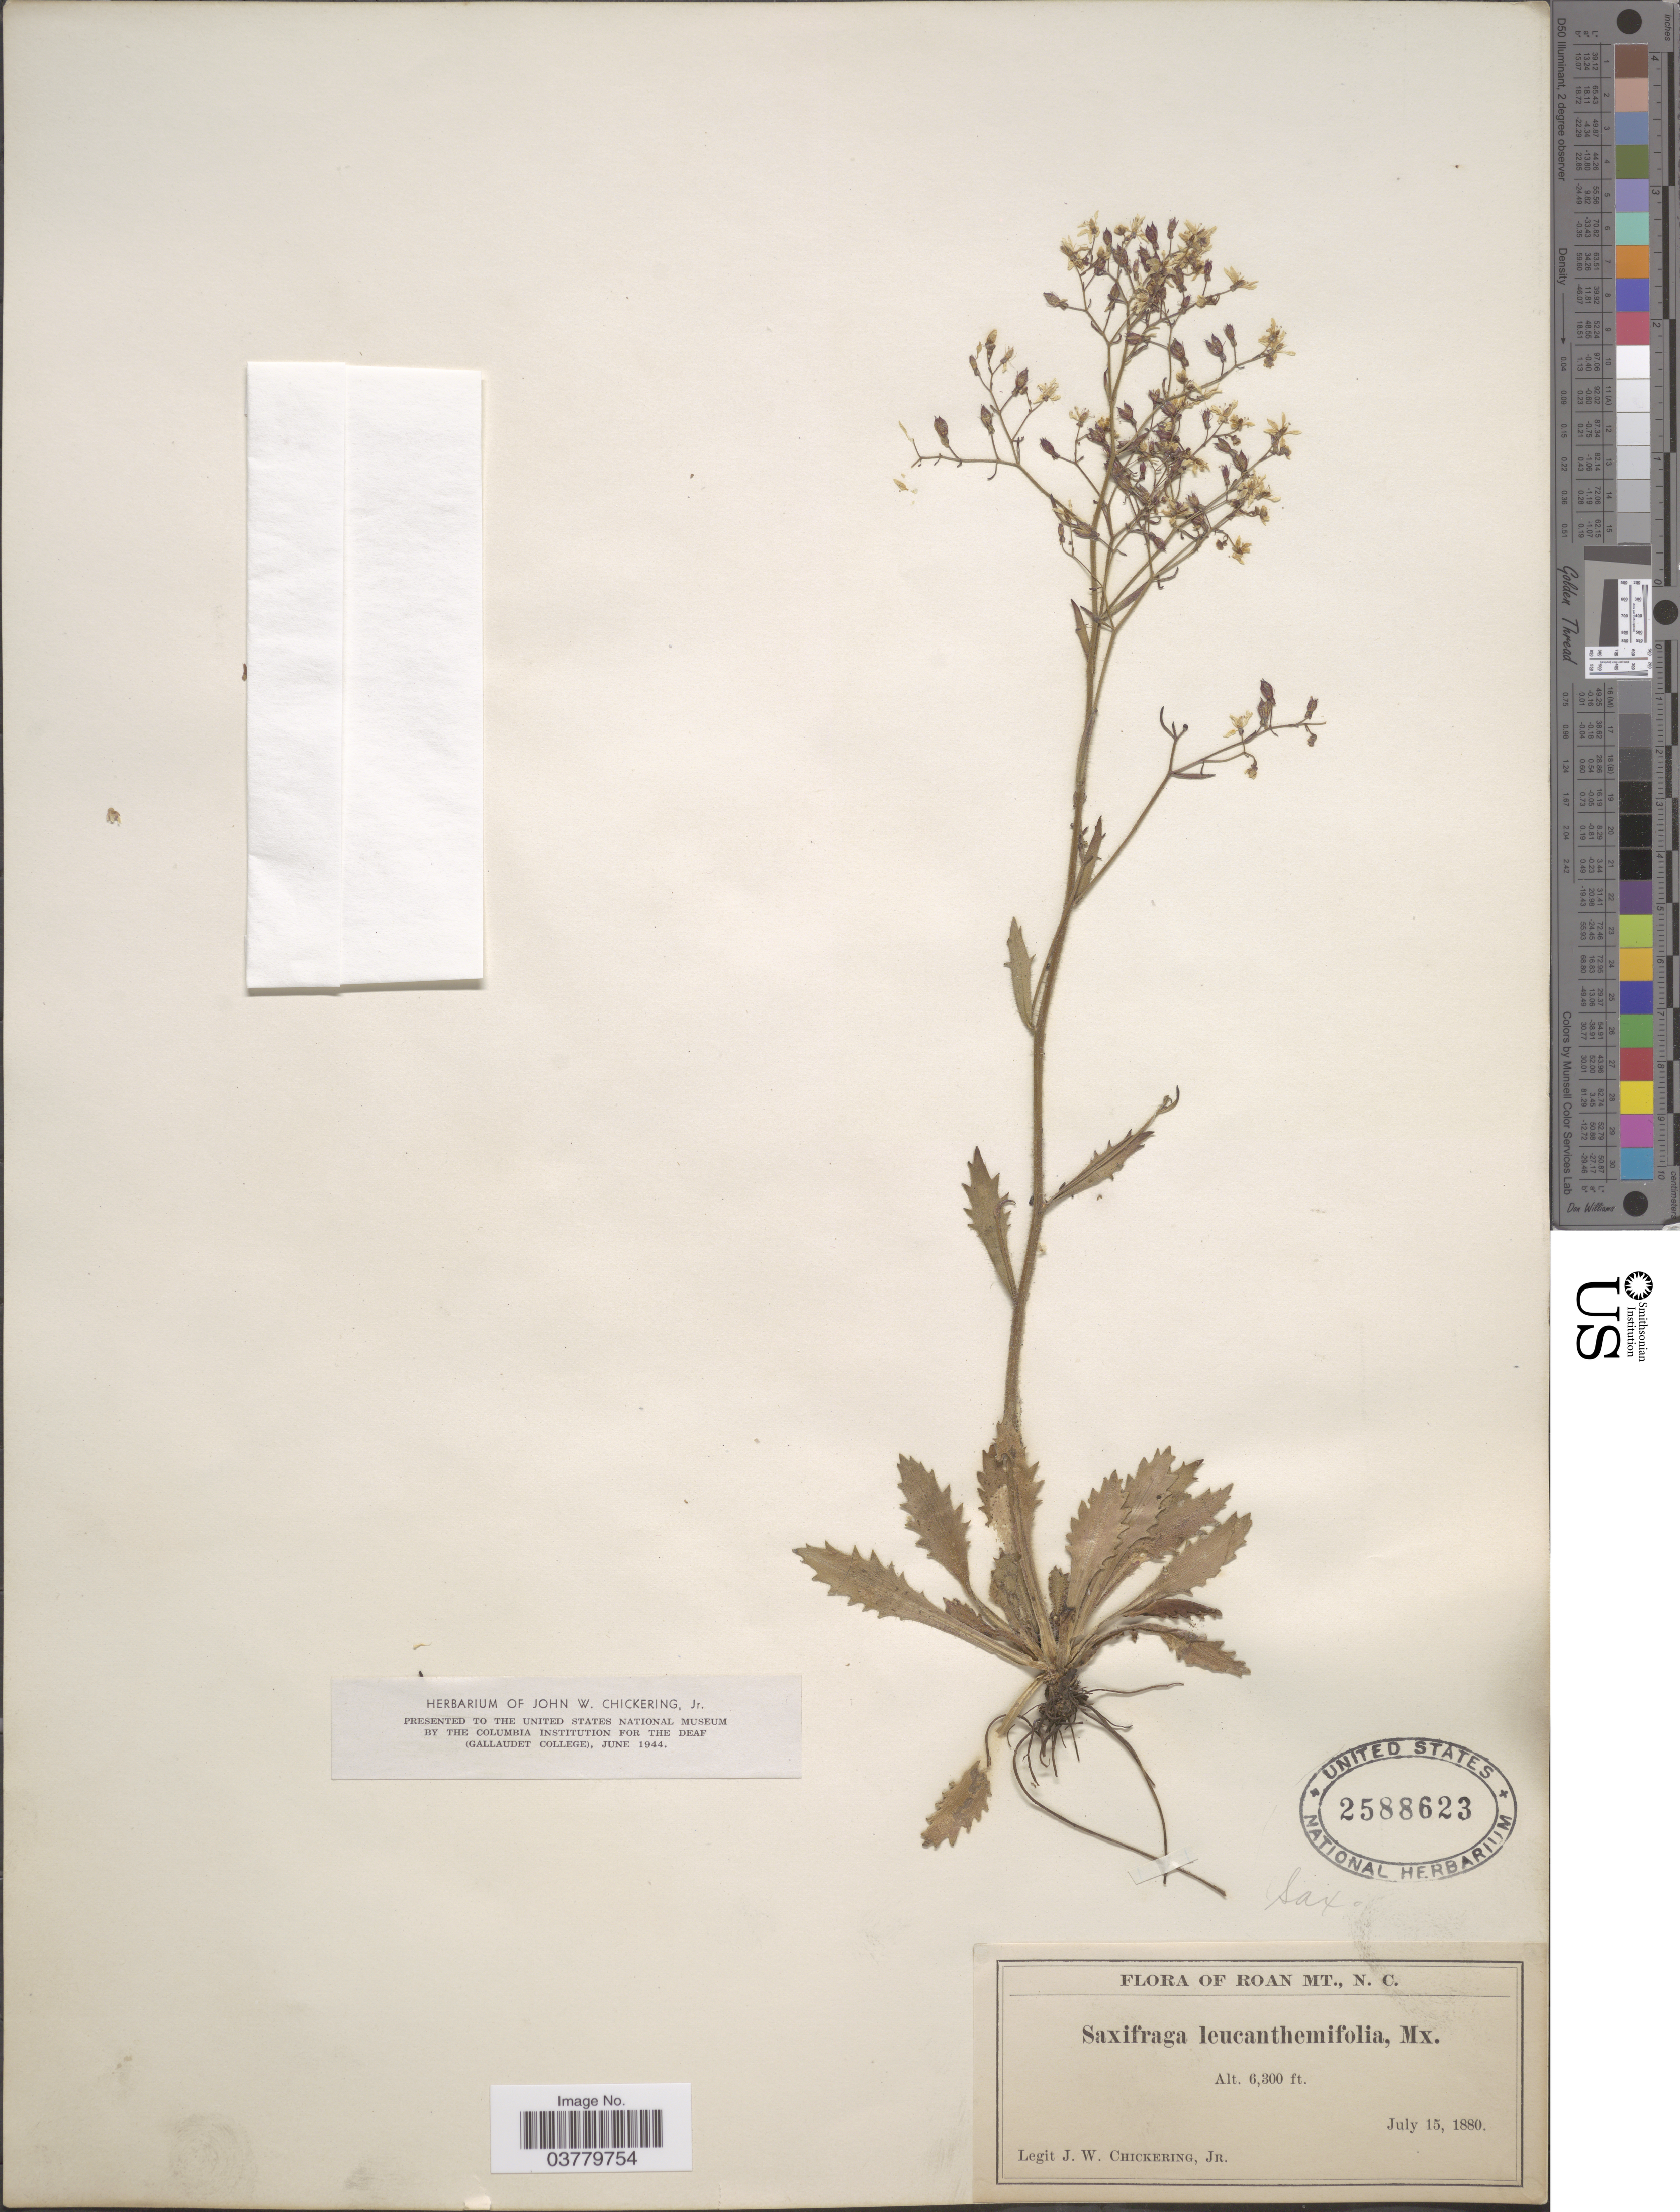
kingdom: Plantae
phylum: Tracheophyta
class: Magnoliopsida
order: Saxifragales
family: Saxifragaceae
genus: Micranthes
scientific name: Micranthes petiolaris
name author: (Raf.) Bush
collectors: J. Chickering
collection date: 1880-07-15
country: United States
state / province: North Carolina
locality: Roan Mt.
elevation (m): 1920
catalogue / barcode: US 2588623